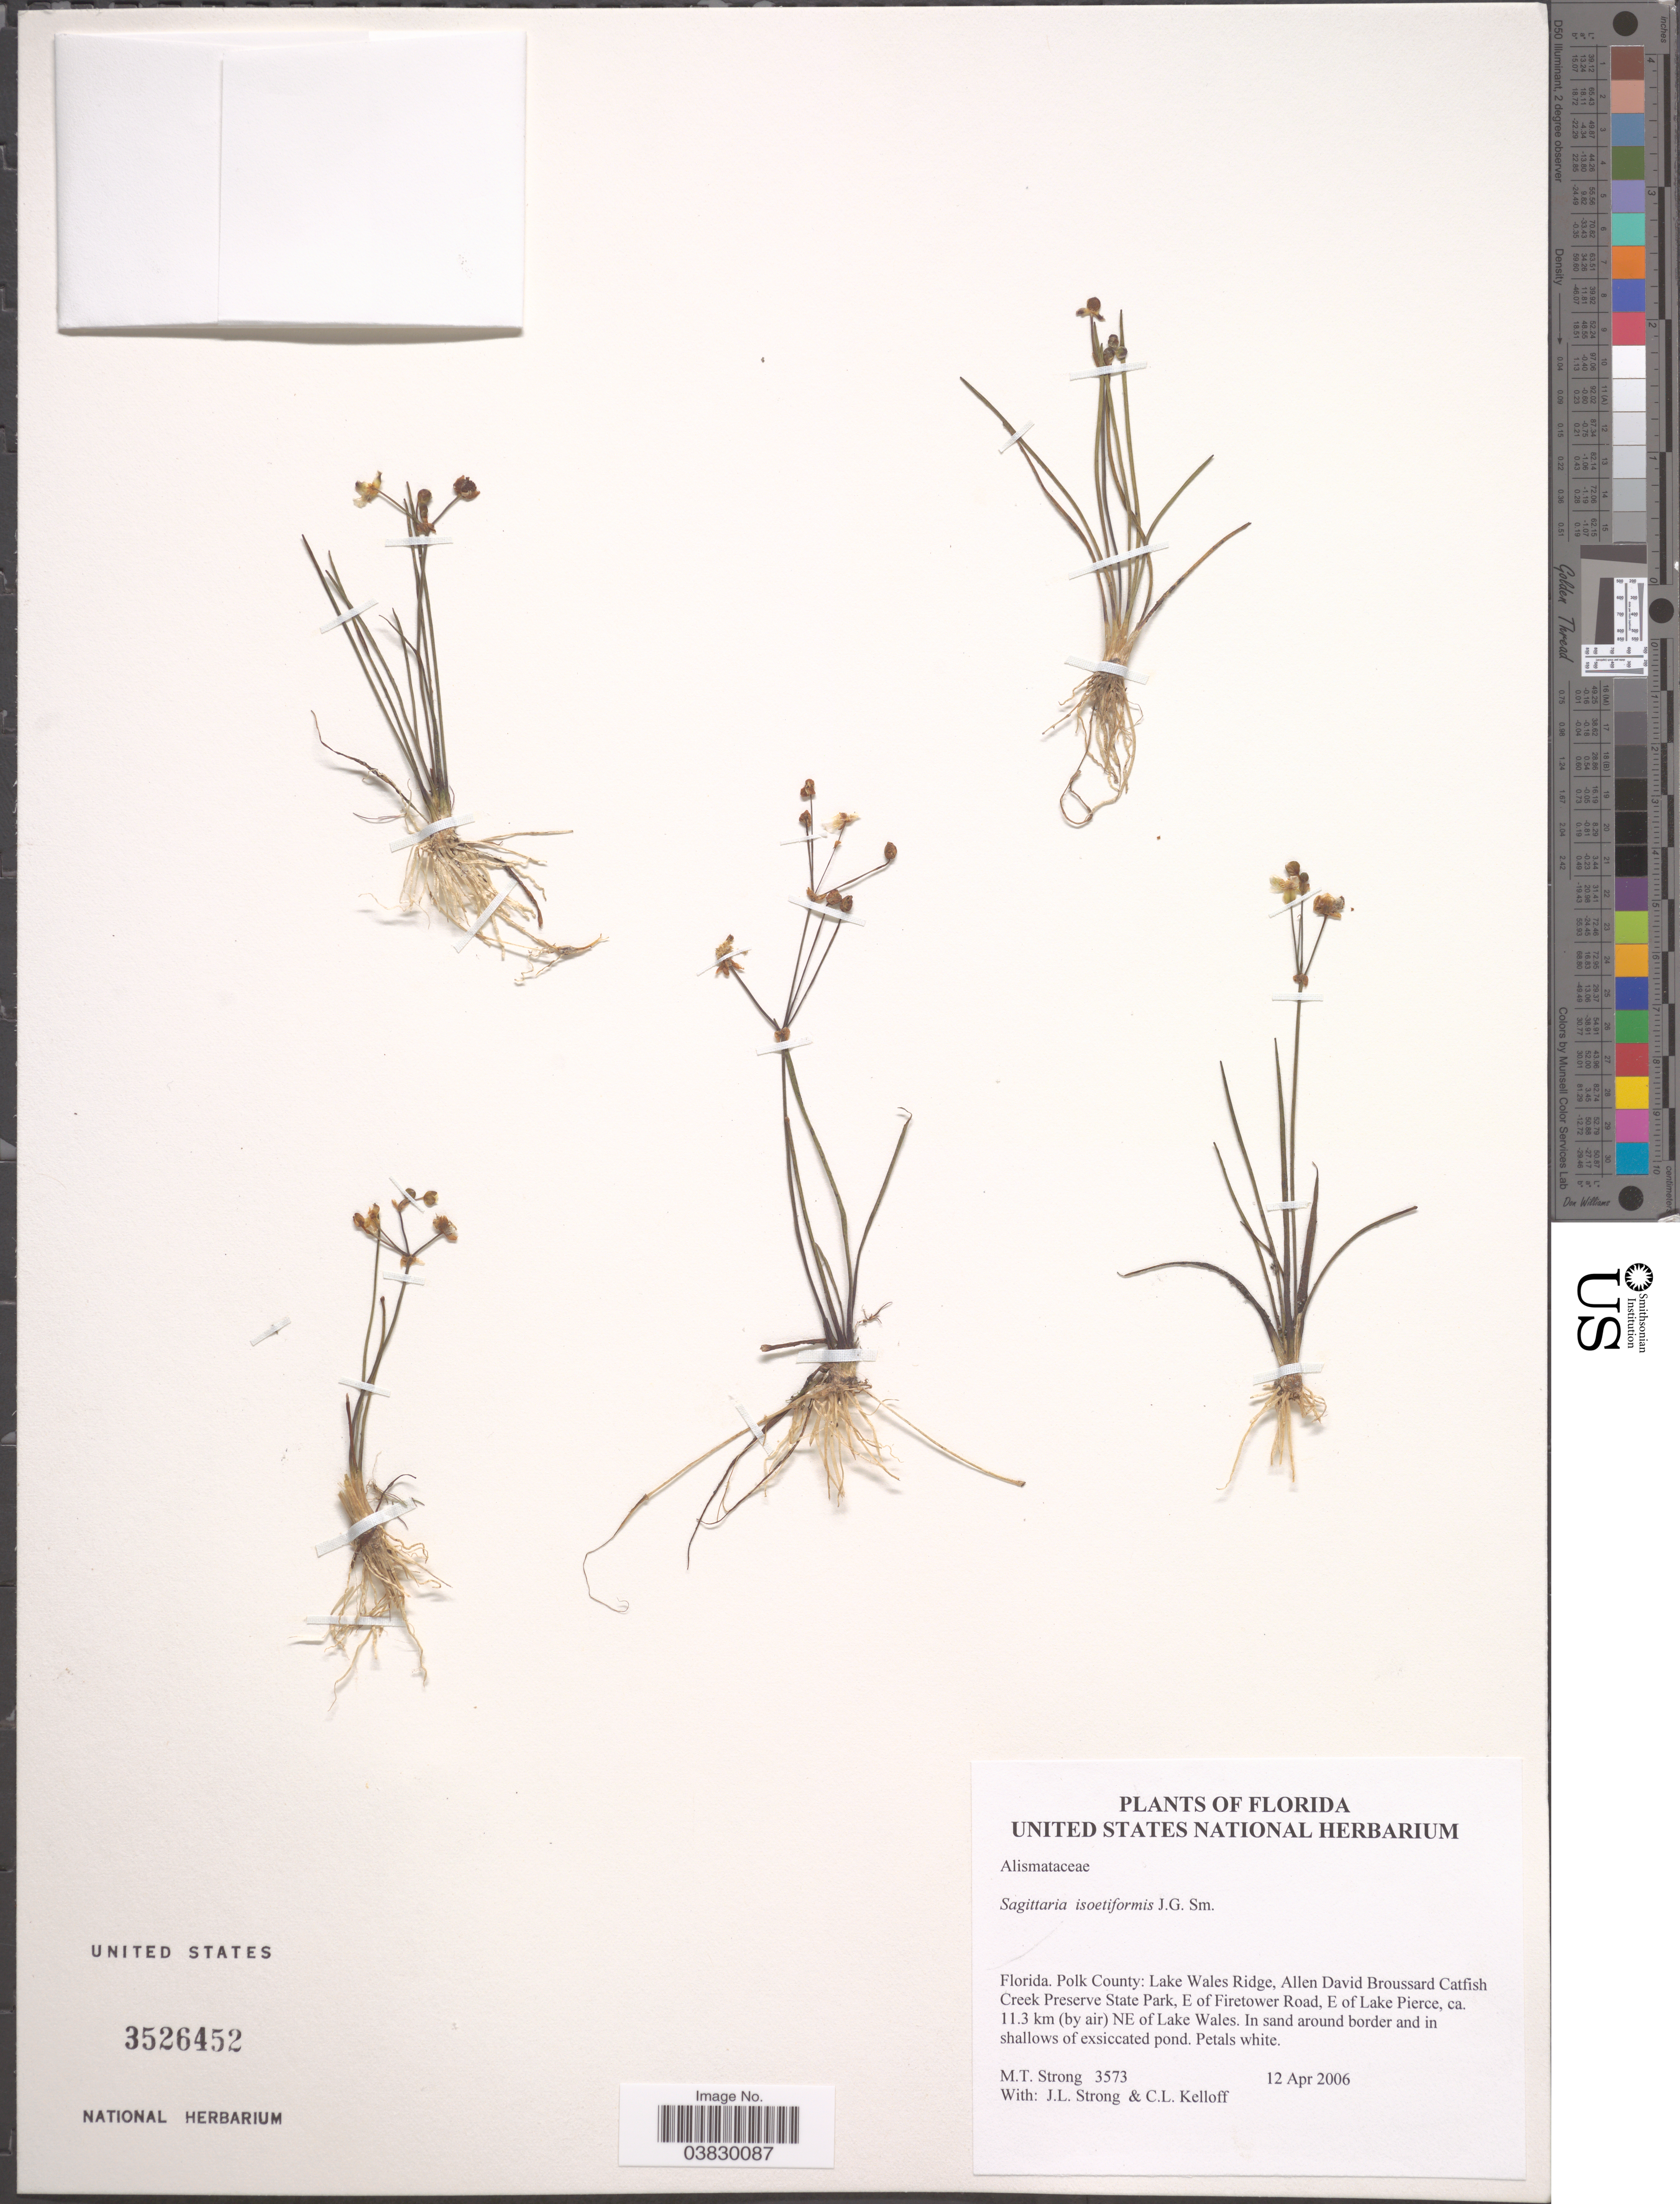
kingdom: Plantae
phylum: Tracheophyta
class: Liliopsida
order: Alismatales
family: Alismataceae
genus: Sagittaria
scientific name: Sagittaria graminea var. graminea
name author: Michx.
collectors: M. T. Strong, J. Strong & C. L. Kelloff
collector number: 3573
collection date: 2006-04-12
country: United States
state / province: Florida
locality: Polk County: Lake Wales Ridge, Allen David Broussard Catfish Creek Preserve State Park, E of Firetower Road, E of Lake Pierce, ca. 11.3 km (by air) NE of Lake Wales.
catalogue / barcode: US 3526452